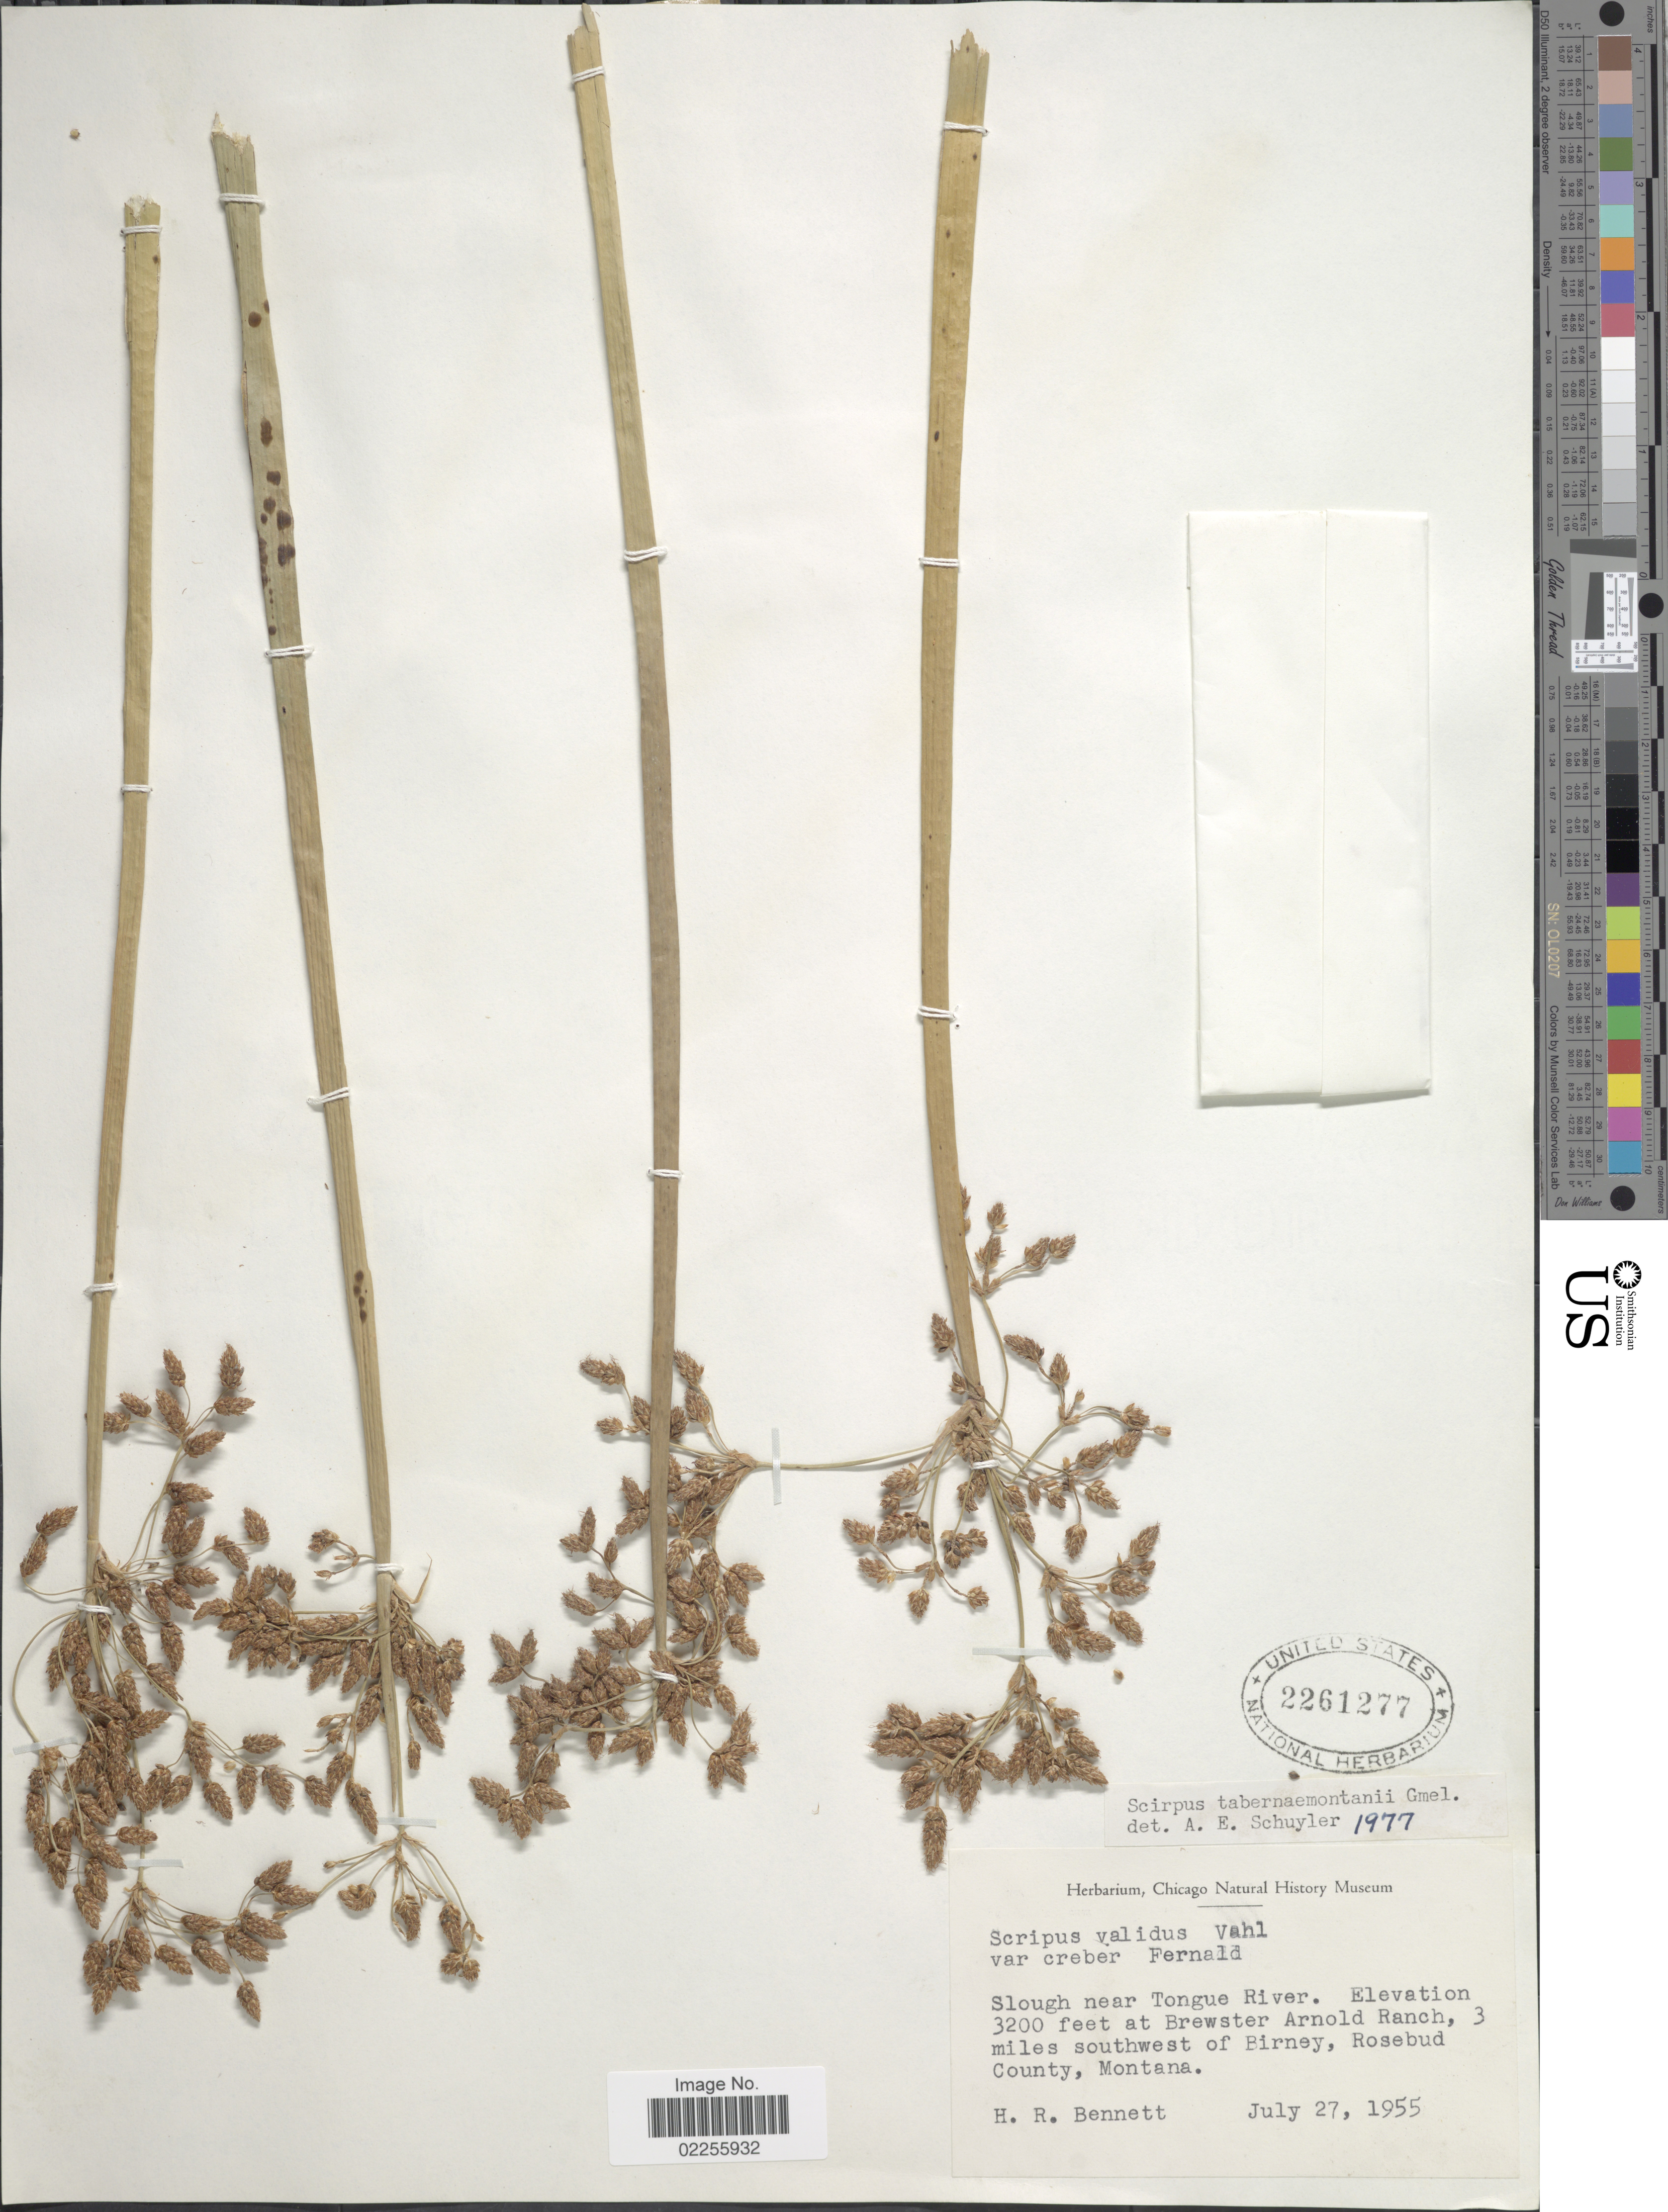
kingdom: Plantae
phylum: Tracheophyta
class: Liliopsida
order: Poales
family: Cyperaceae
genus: Schoenoplectus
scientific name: Schoenoplectus tabernaemontani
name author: (C.C. Gmel.) Palla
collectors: H. R. Bennett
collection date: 1955-07-27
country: United States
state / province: Montana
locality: Slough near Tongue River, at Brewster Arnold Ranch, 3 miles southwest of Birney, Rosebud County.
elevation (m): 975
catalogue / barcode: US 2261277